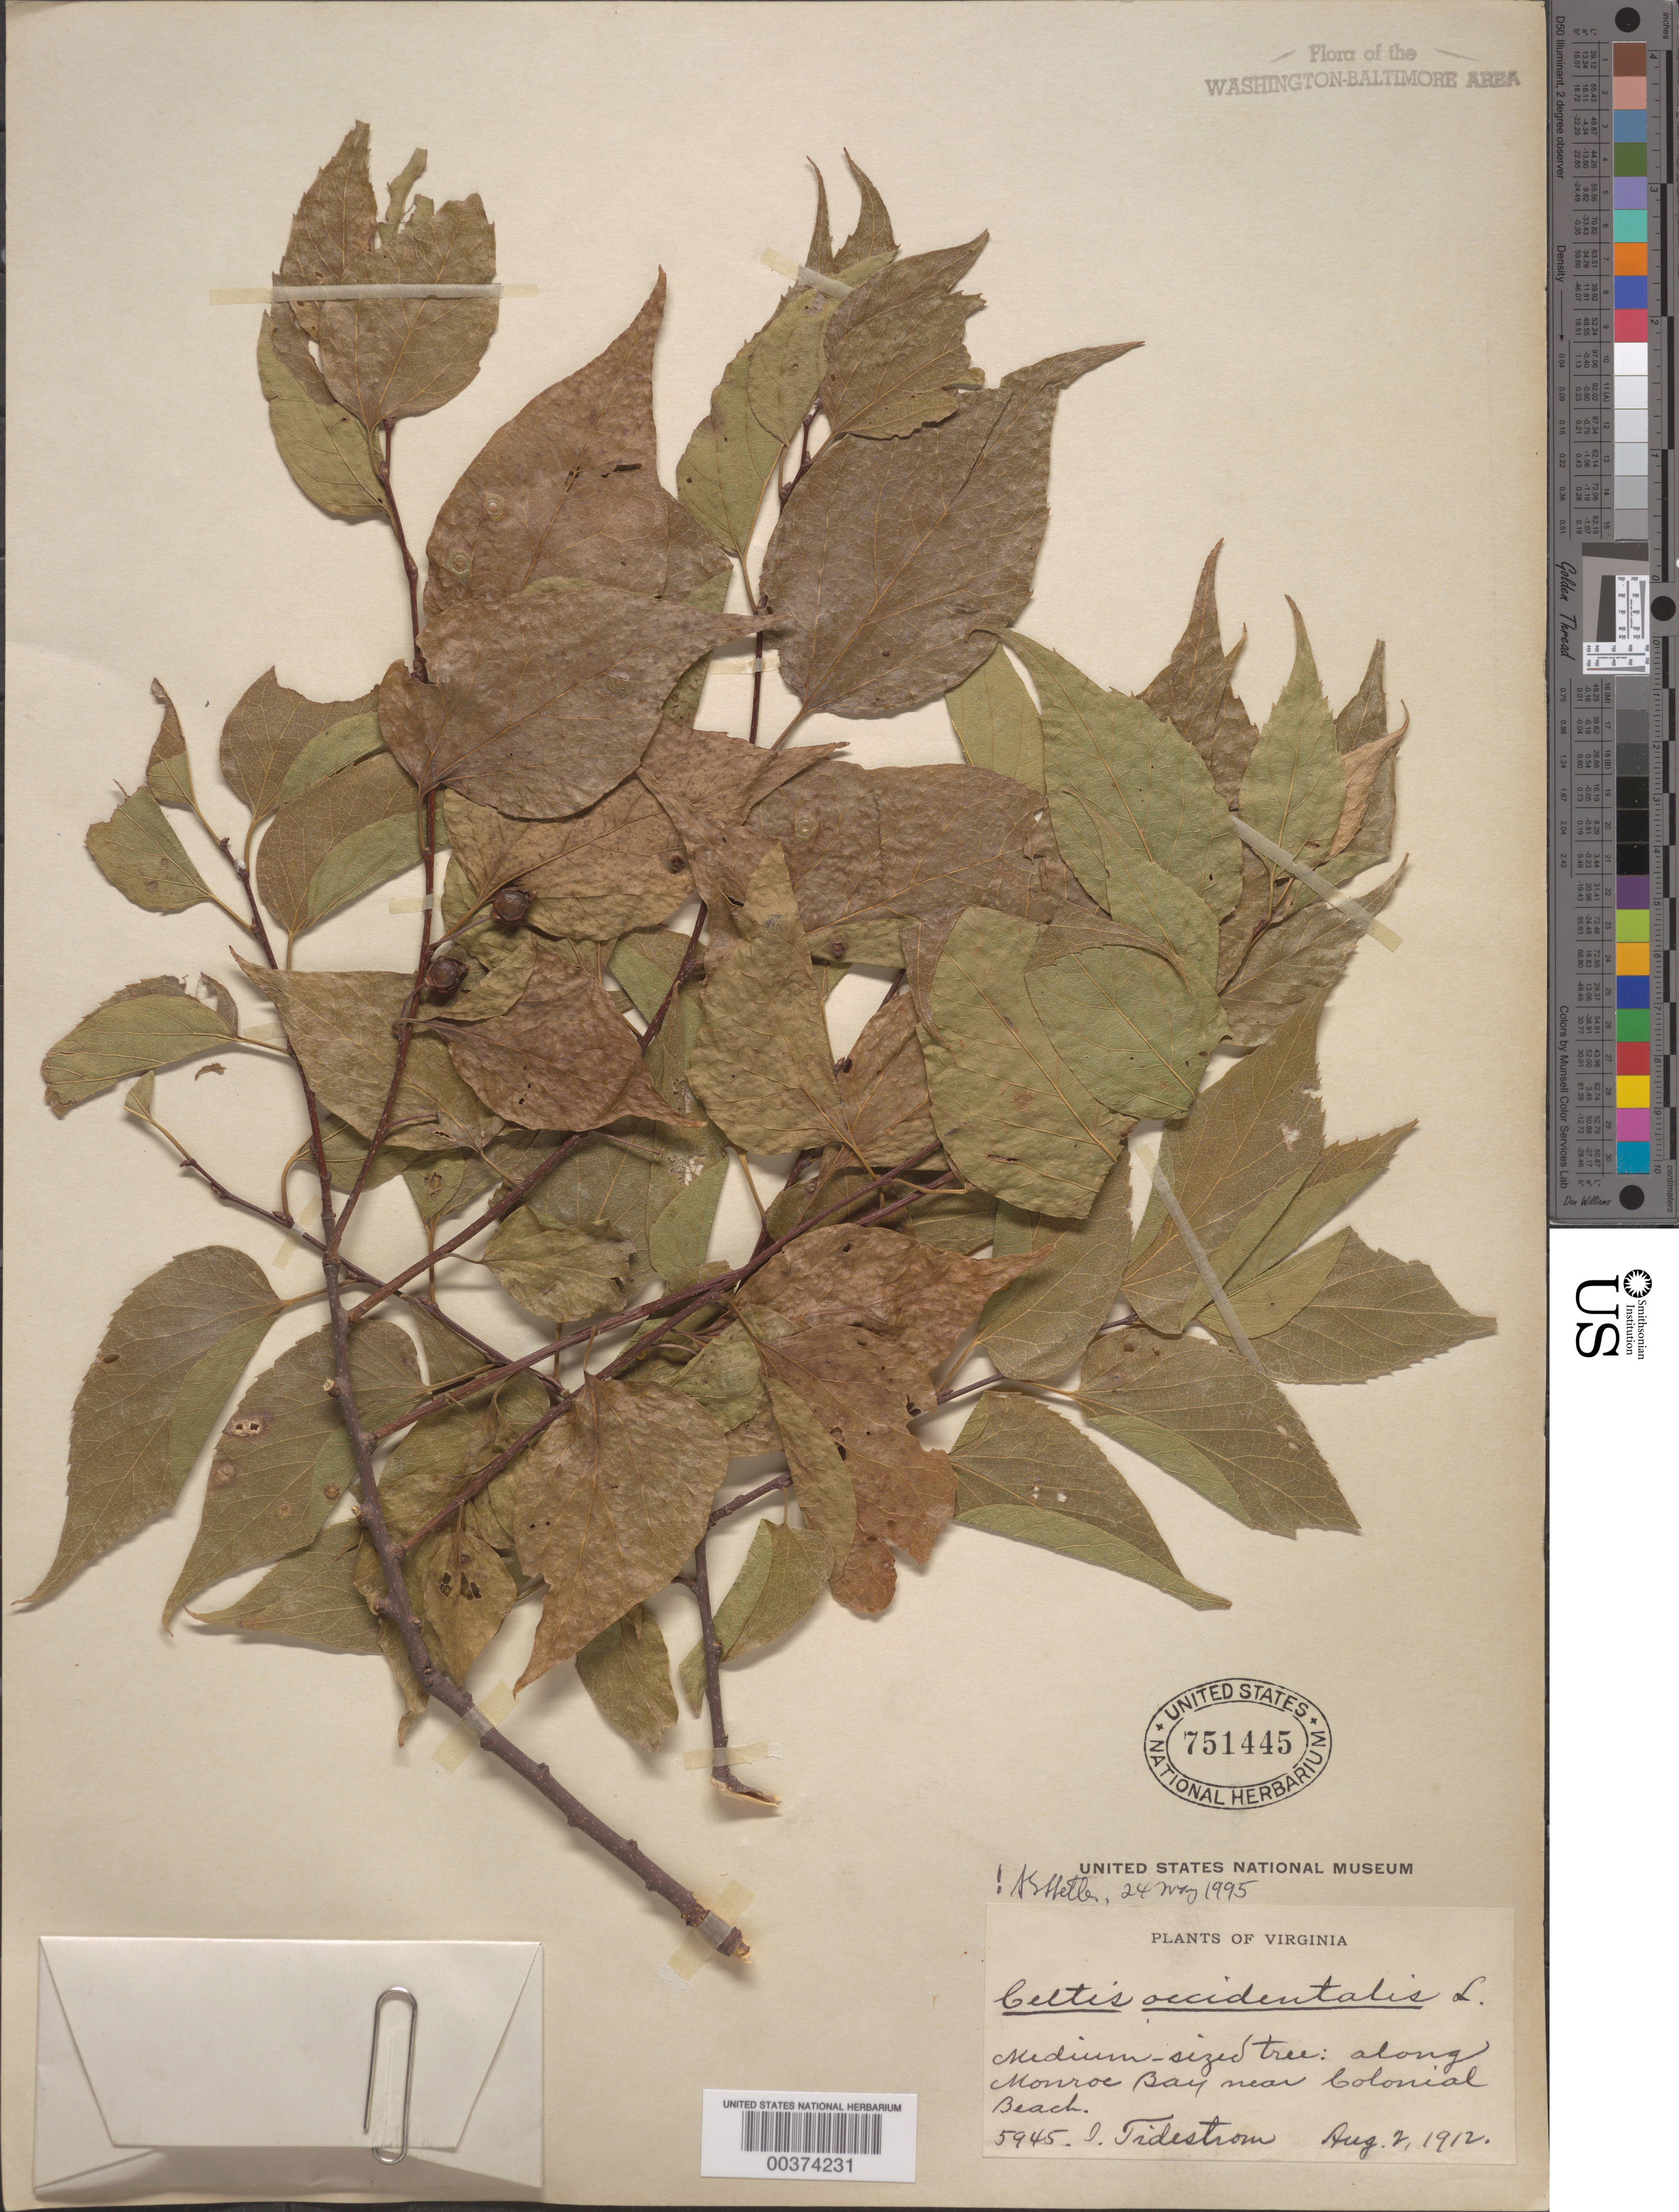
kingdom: Plantae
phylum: Tracheophyta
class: Magnoliopsida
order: Rosales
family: Cannabaceae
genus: Celtis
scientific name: Celtis occidentalis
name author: L.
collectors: I. F. Tidestrom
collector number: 5945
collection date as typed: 02 Aug 1912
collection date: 1912-08-02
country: United States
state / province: Virginia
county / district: Westmoreland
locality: Monroe Bay, Colonial Beach vicinity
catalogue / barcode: US 751445